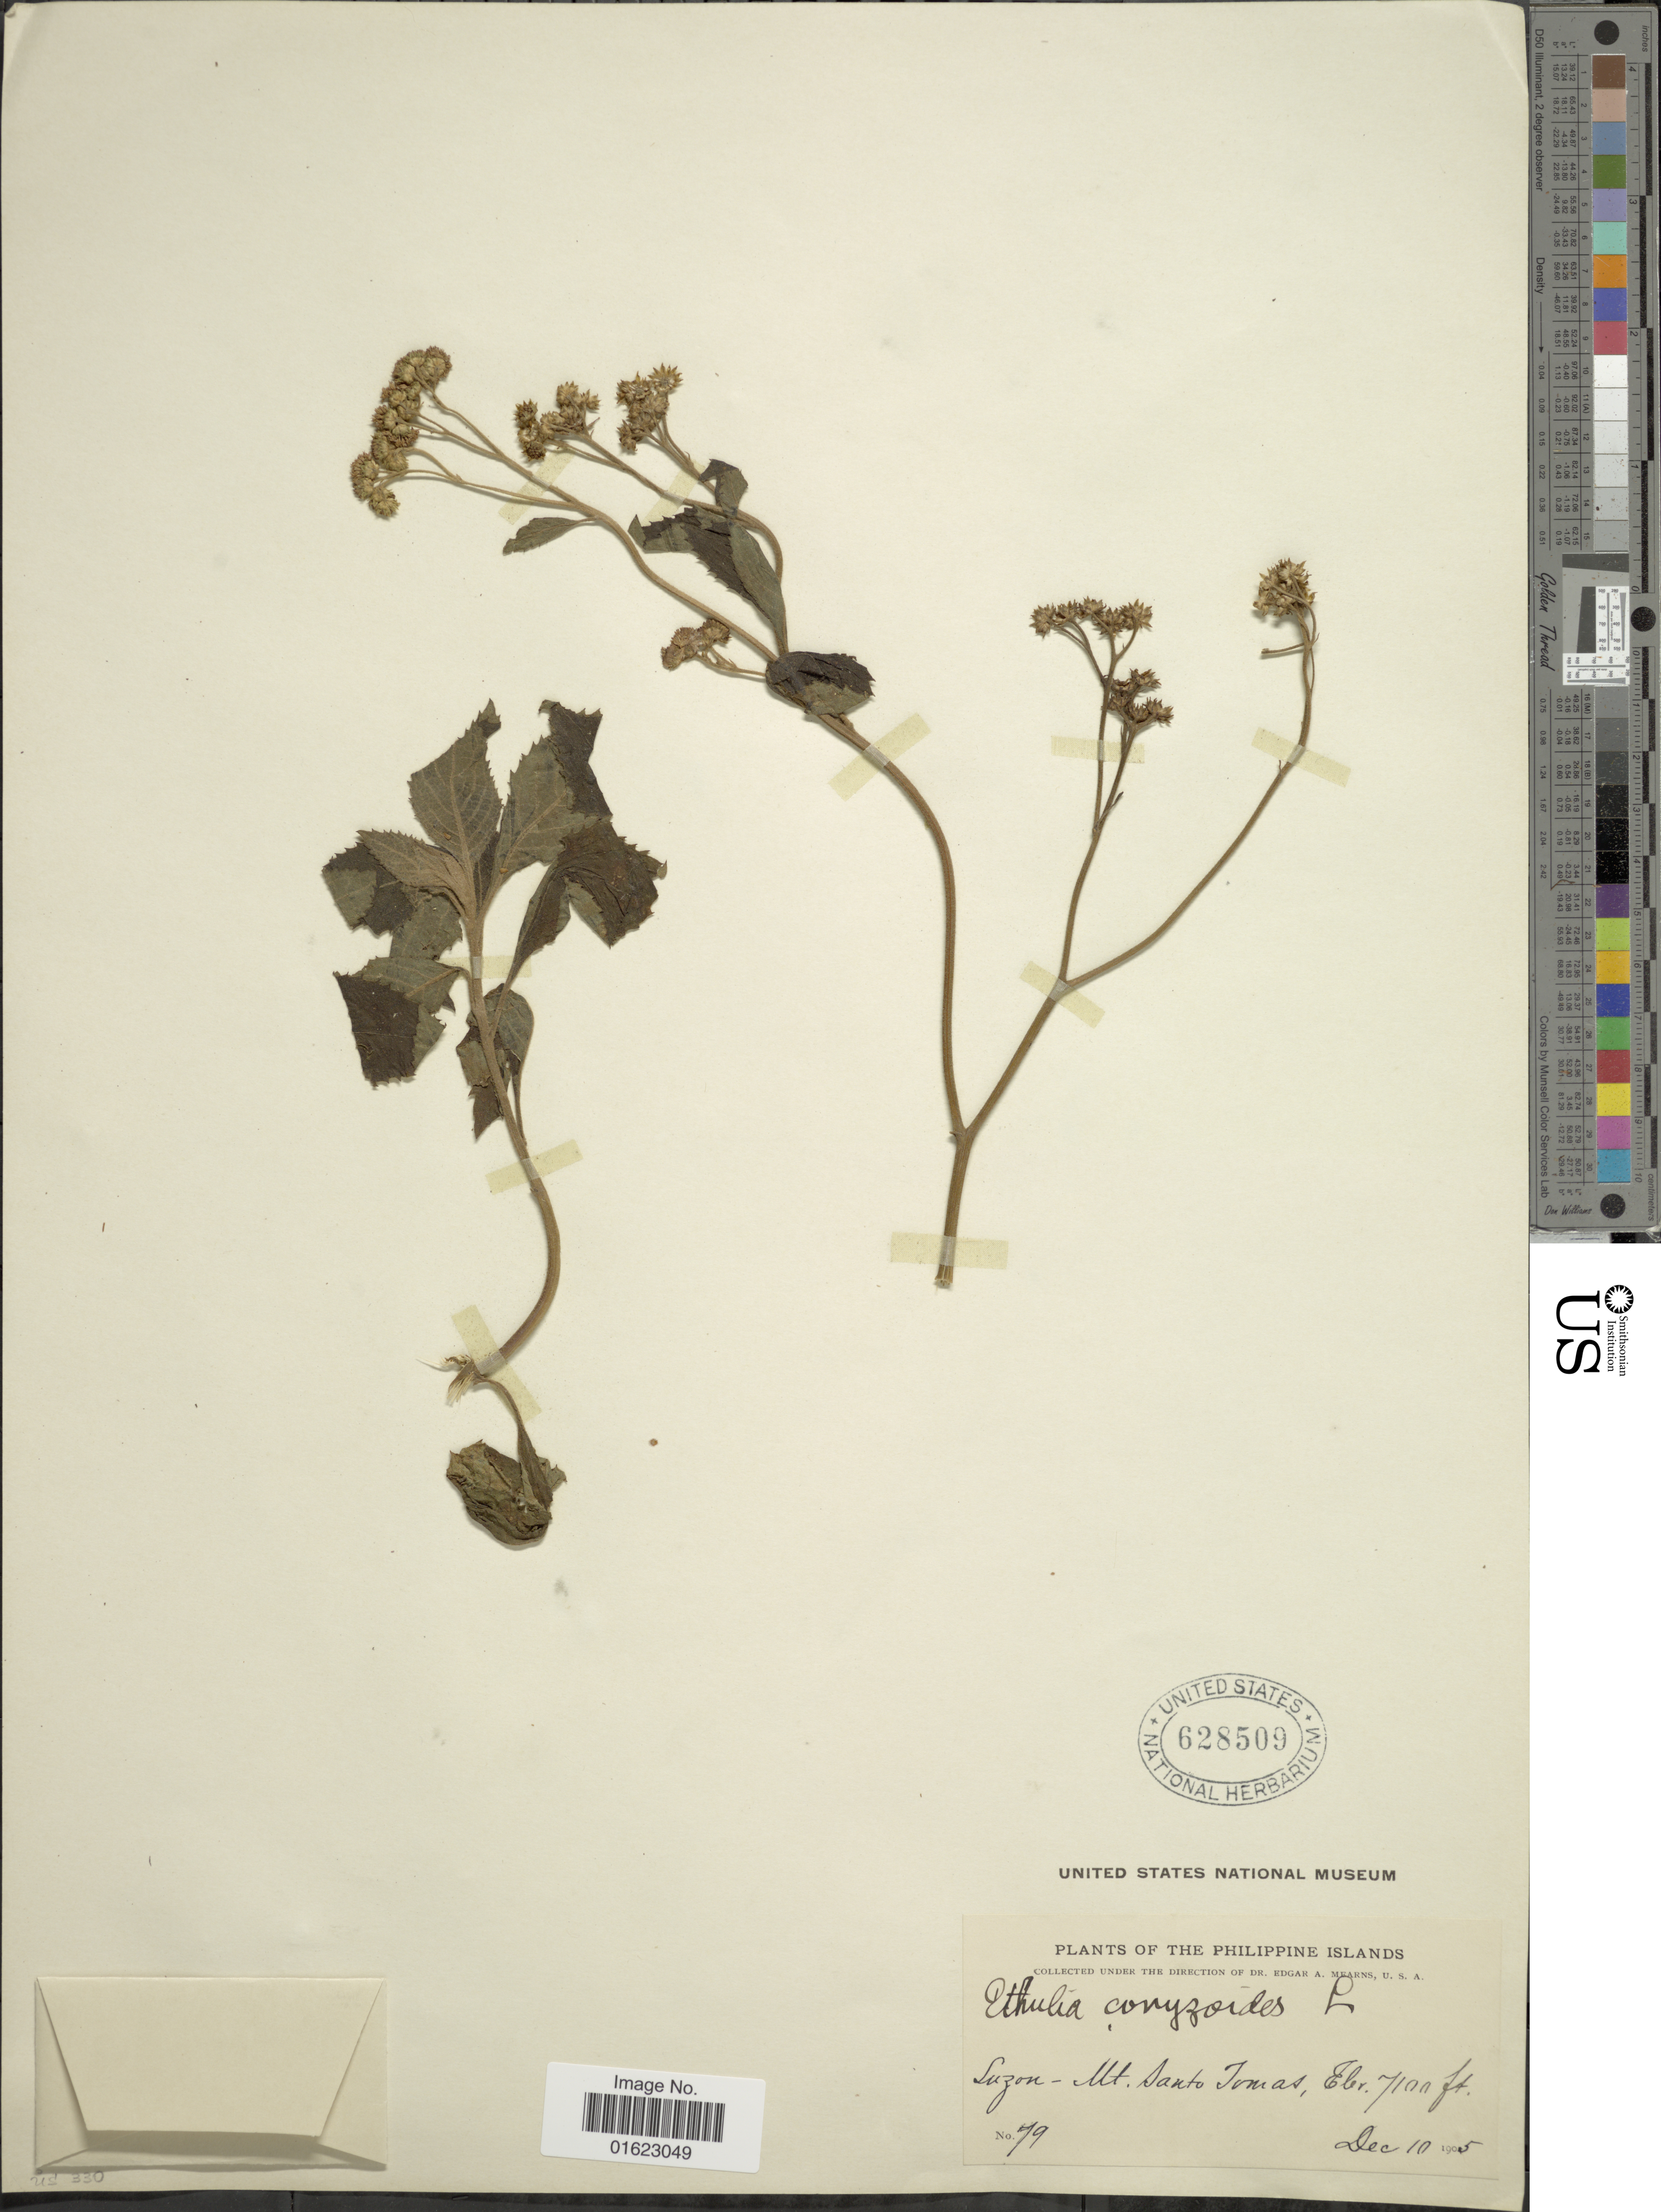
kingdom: Plantae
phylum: Tracheophyta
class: Magnoliopsida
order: Asterales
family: Asteraceae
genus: Ethulia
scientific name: Ethulia luzonica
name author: M.G. Gilbert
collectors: E. A. Mearns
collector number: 79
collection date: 1905-12-10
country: Philippines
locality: Luzon - Mt. SantoTomas.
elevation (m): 2164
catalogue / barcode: US 628509